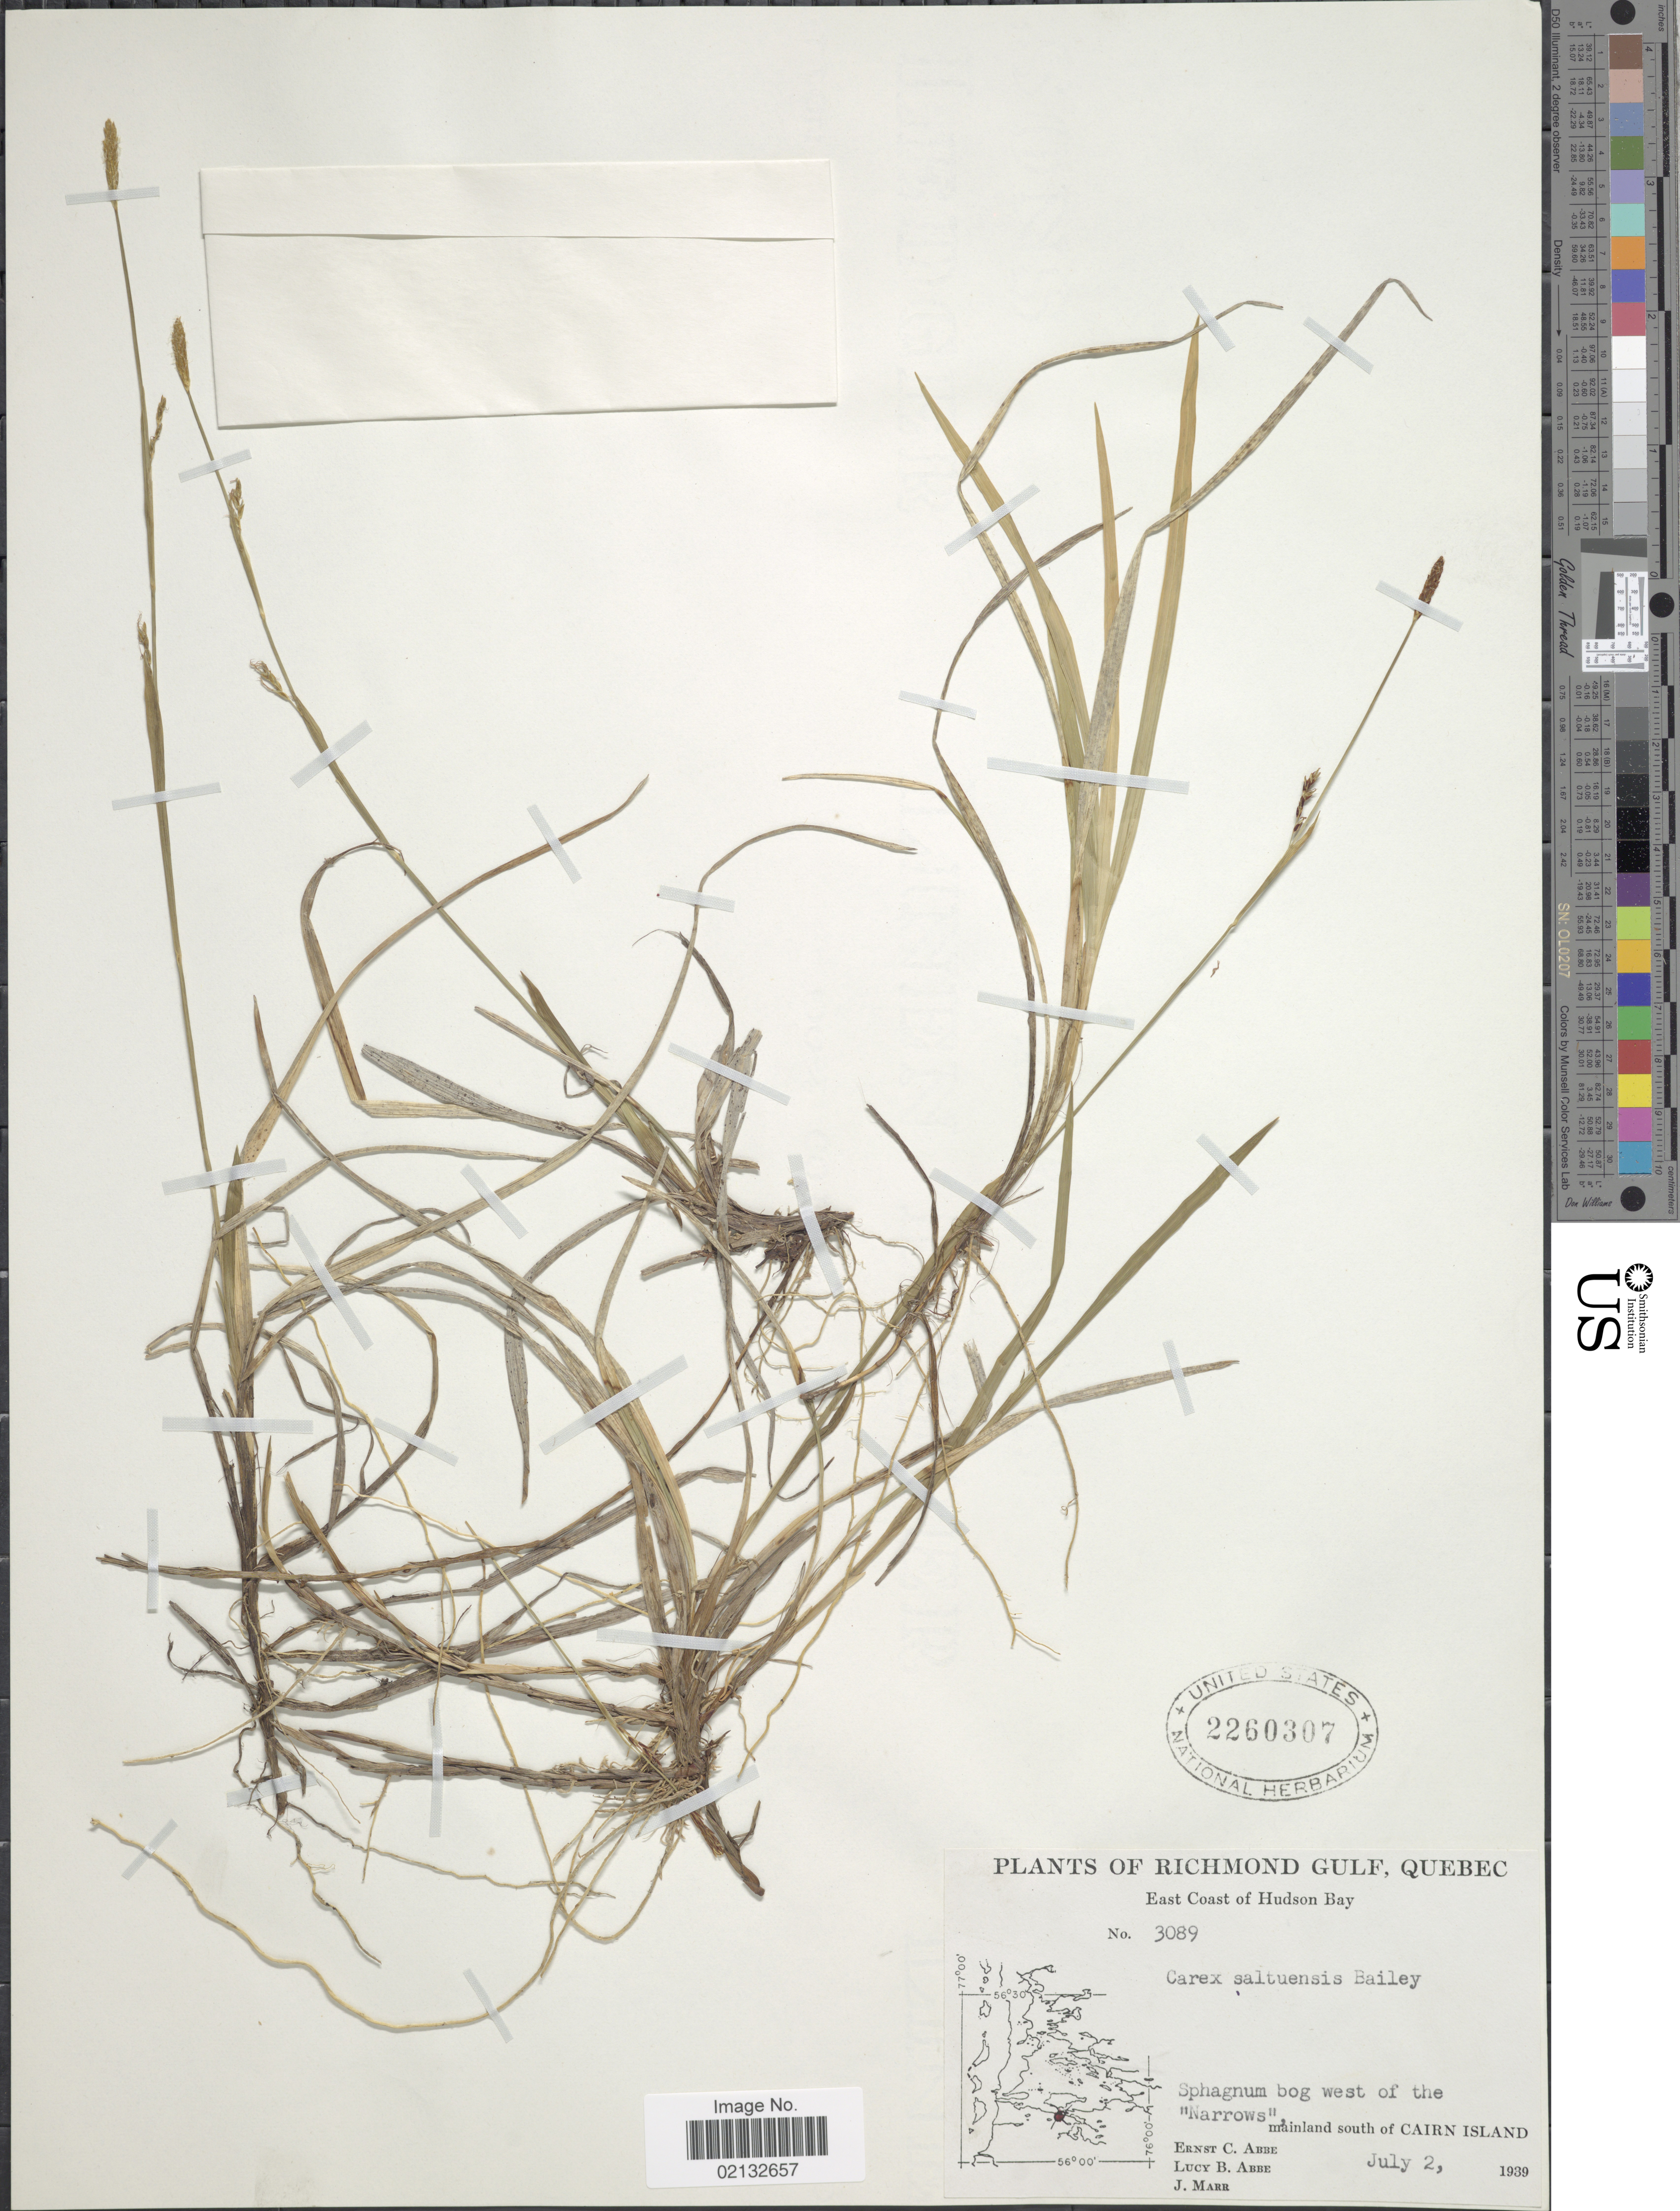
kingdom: Plantae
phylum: Tracheophyta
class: Liliopsida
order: Poales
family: Cyperaceae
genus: Carex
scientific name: Carex vaginata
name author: Tausch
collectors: E. C. Abbe, L. B. Abbe & J. Marr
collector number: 3089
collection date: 1939-07-02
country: Canada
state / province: Quebec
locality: Richmond Gulf. East Coast of Hudson Bay. west of the "Narrows"mainland south of Cairn Island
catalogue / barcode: US 2260307